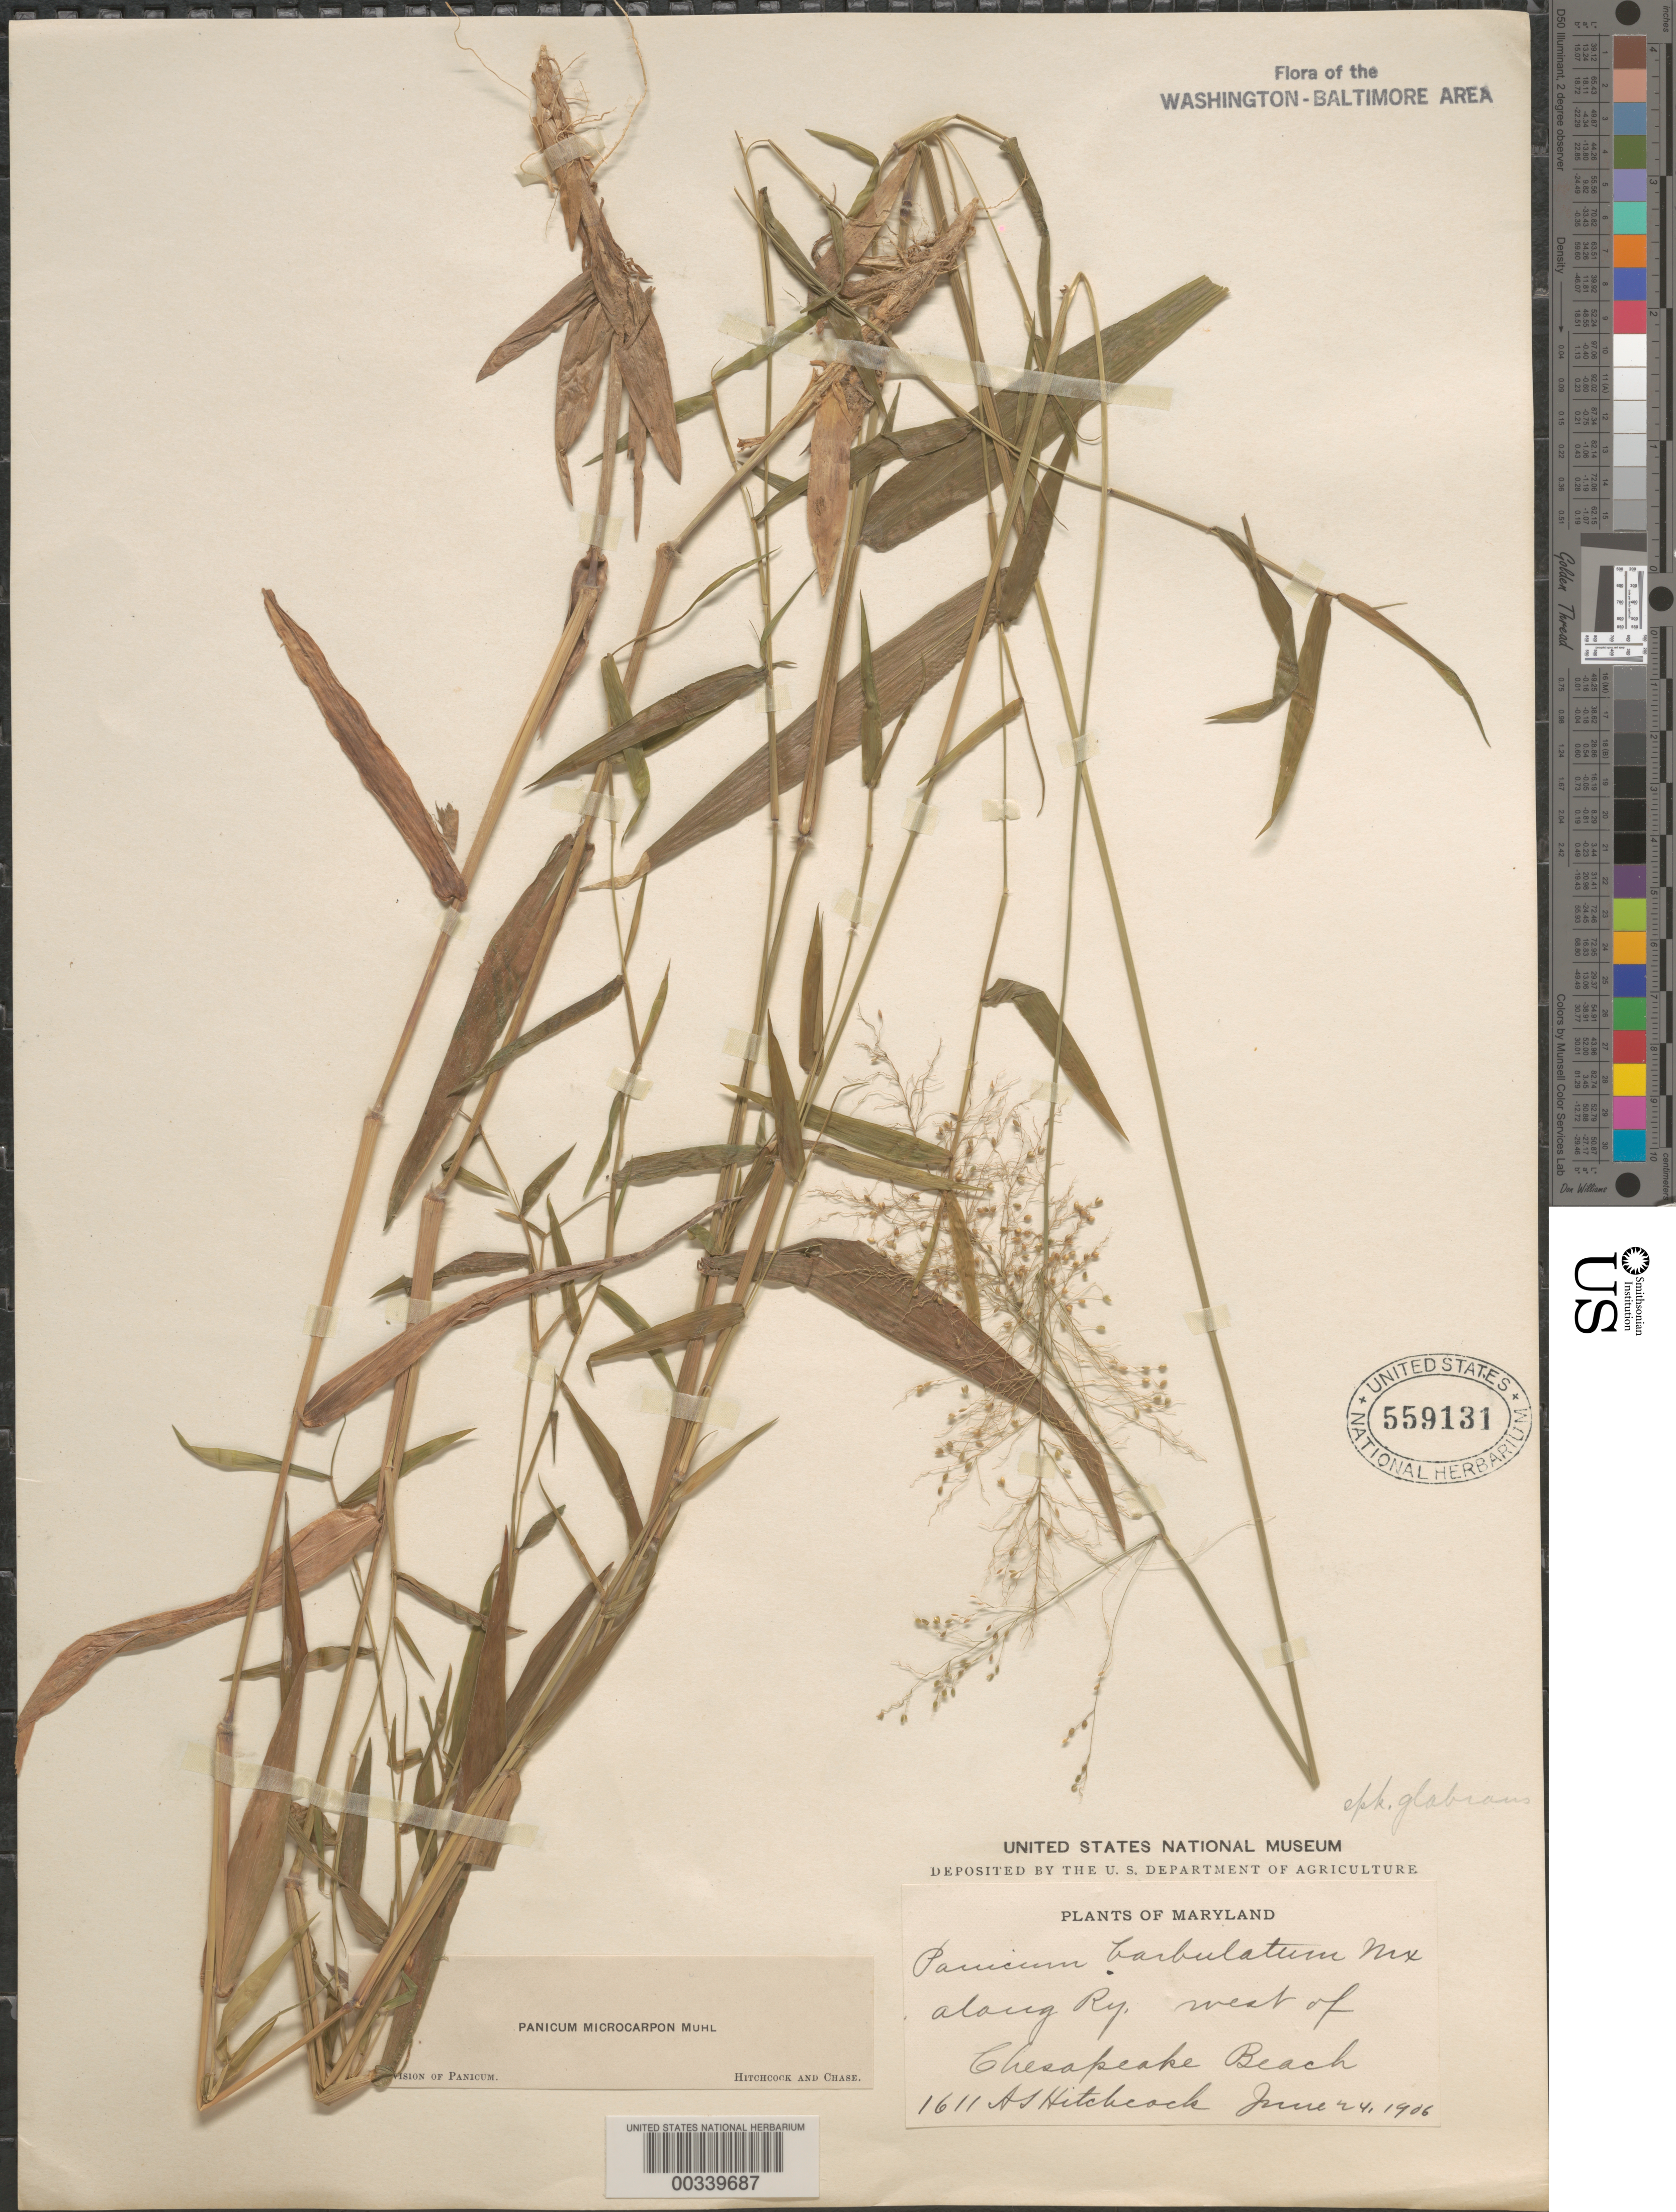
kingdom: Plantae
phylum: Tracheophyta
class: Liliopsida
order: Poales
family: Poaceae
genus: Dichanthelium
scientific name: Dichanthelium dichotomum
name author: (L.) Gould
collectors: A. S. Hitchcock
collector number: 1611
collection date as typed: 24 Jun 1906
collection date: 1906-06-24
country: United States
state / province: Maryland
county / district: Calvert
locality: W of Chesapeake Beach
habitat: Along railway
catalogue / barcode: US 559131